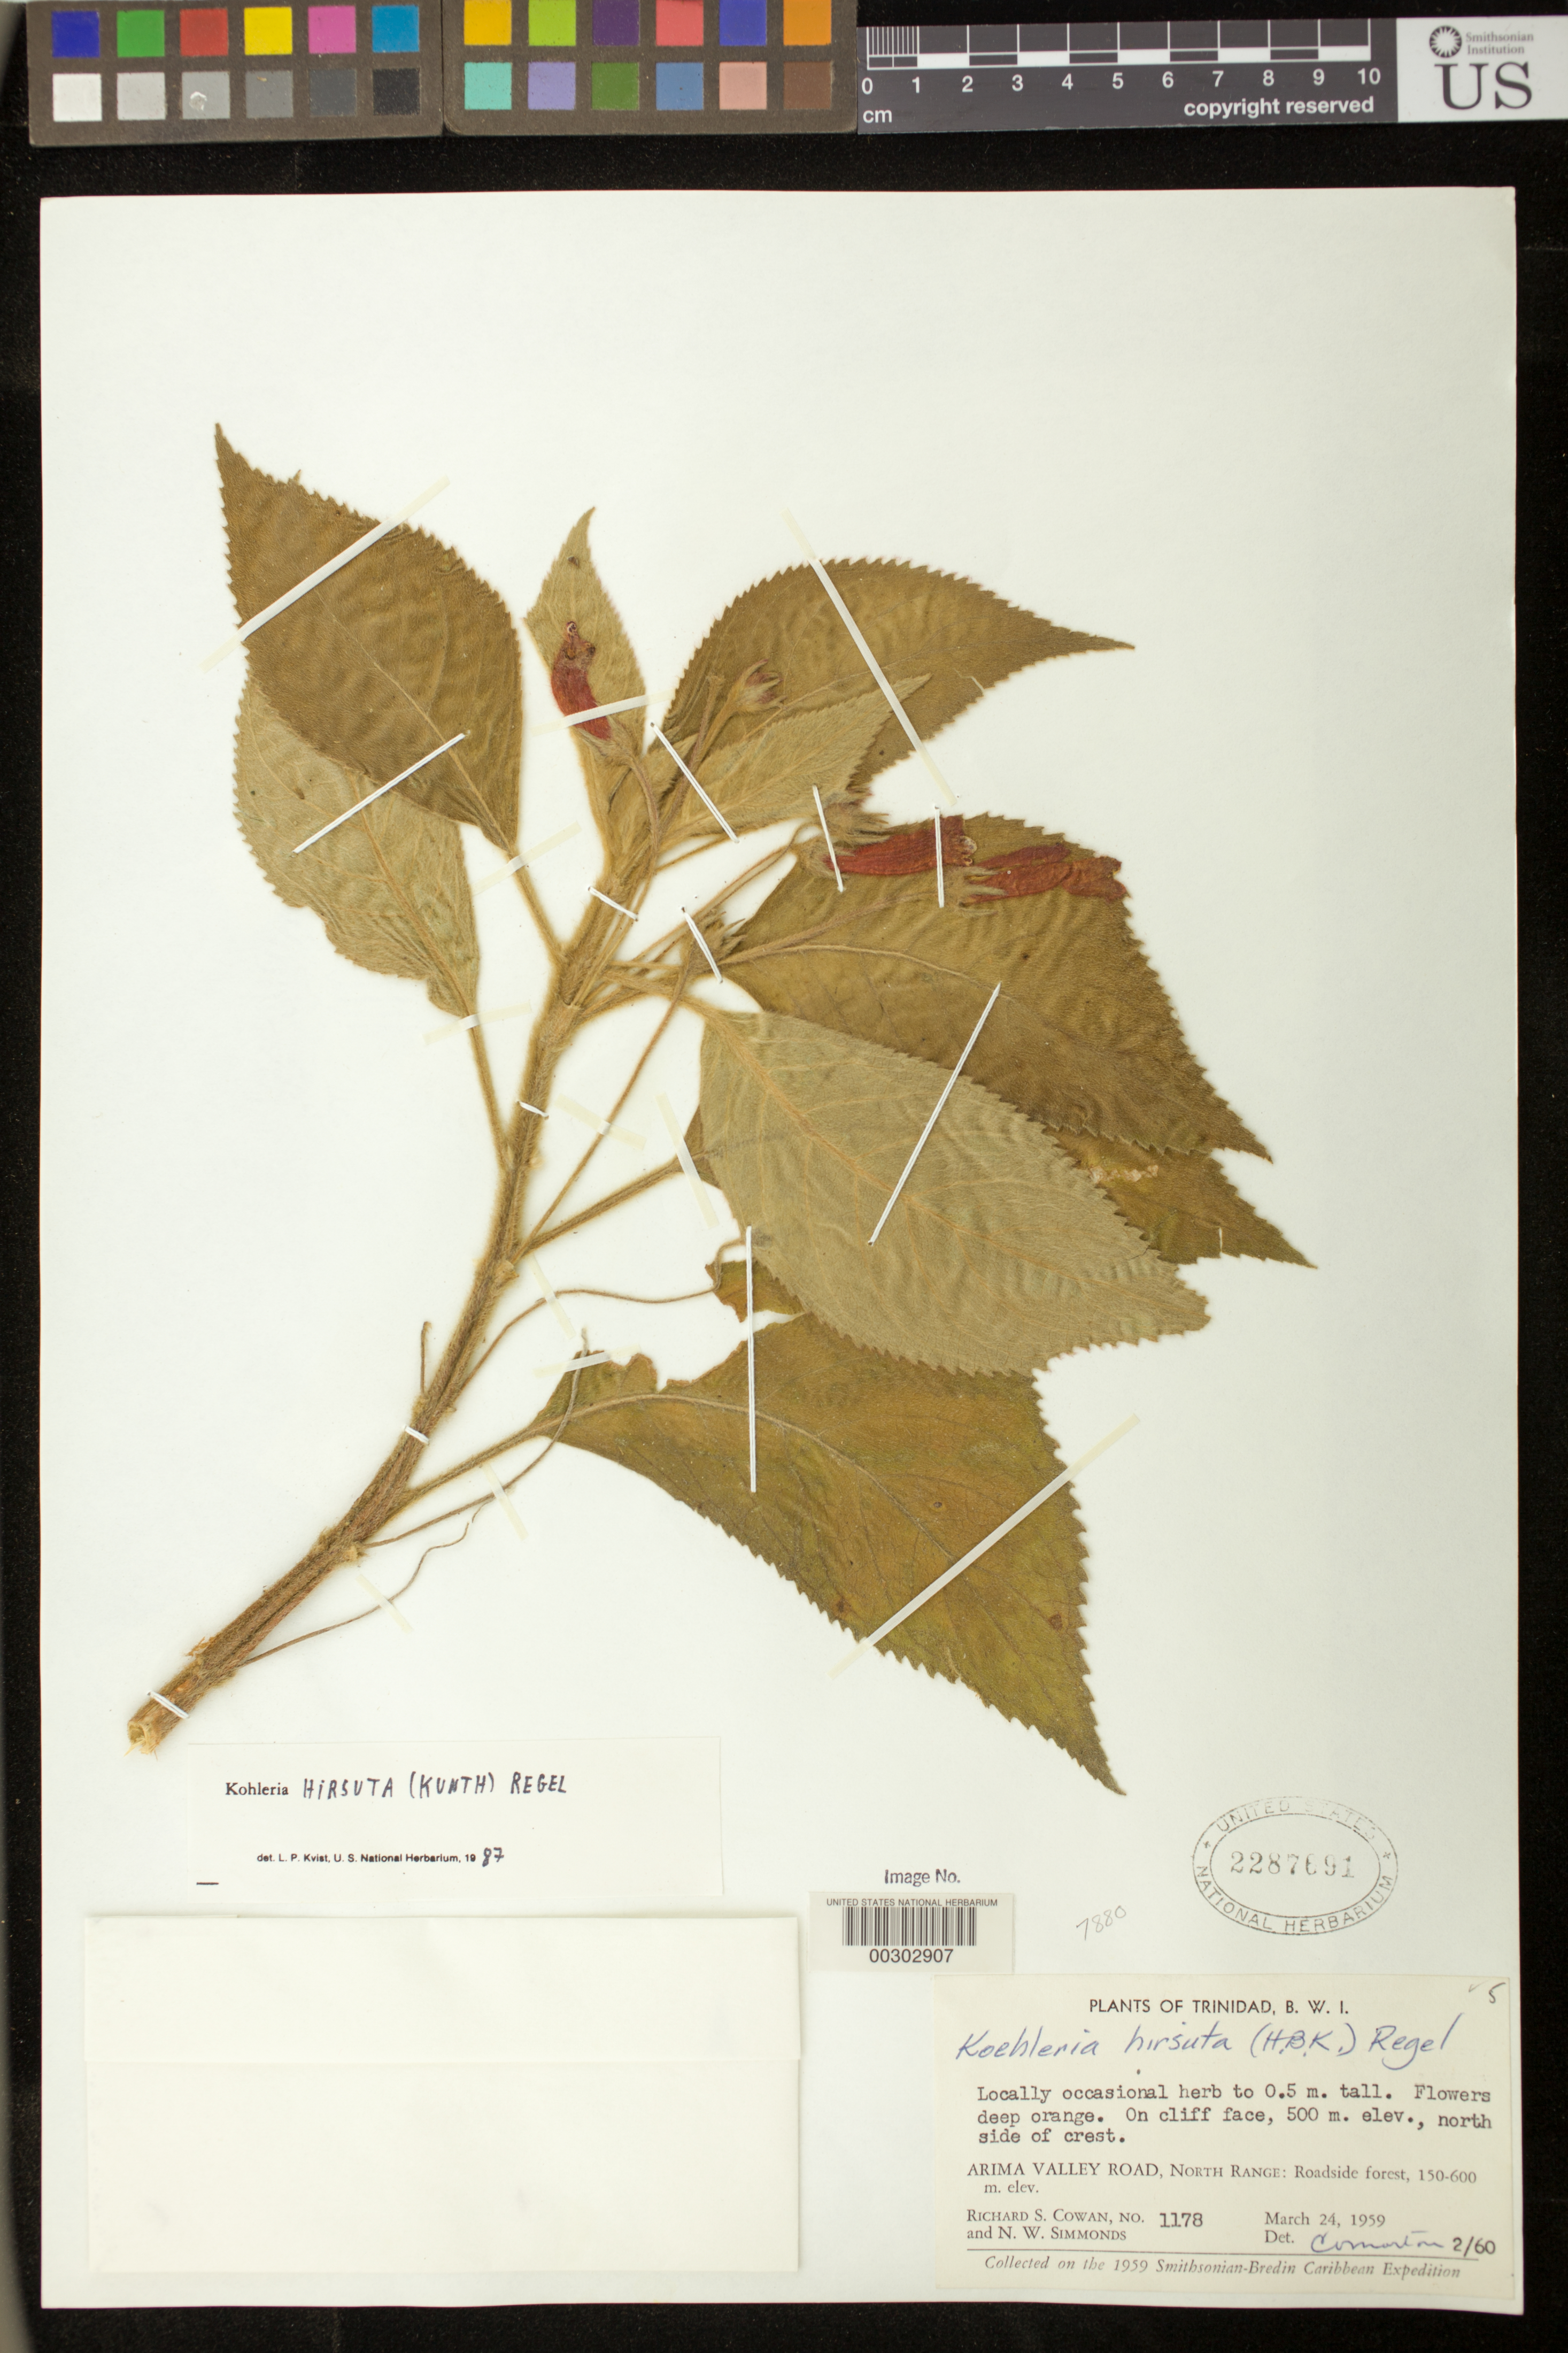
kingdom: Plantae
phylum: Tracheophyta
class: Magnoliopsida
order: Lamiales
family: Gesneriaceae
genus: Kohleria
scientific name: Kohleria hirsuta var. hirsuta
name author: (Kunth) Regel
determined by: Kvist, L. P., (US), Smithsonian Institution - National Museum of Natural History (UNITED STATES)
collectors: R. S. Cowan & N. W. Simmonds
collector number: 1178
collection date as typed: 24 Mar 1959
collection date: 1959-03-24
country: Trinidad and Tobago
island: Trinidad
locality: Arima Valley Road, north range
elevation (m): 500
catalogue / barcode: US 2287691